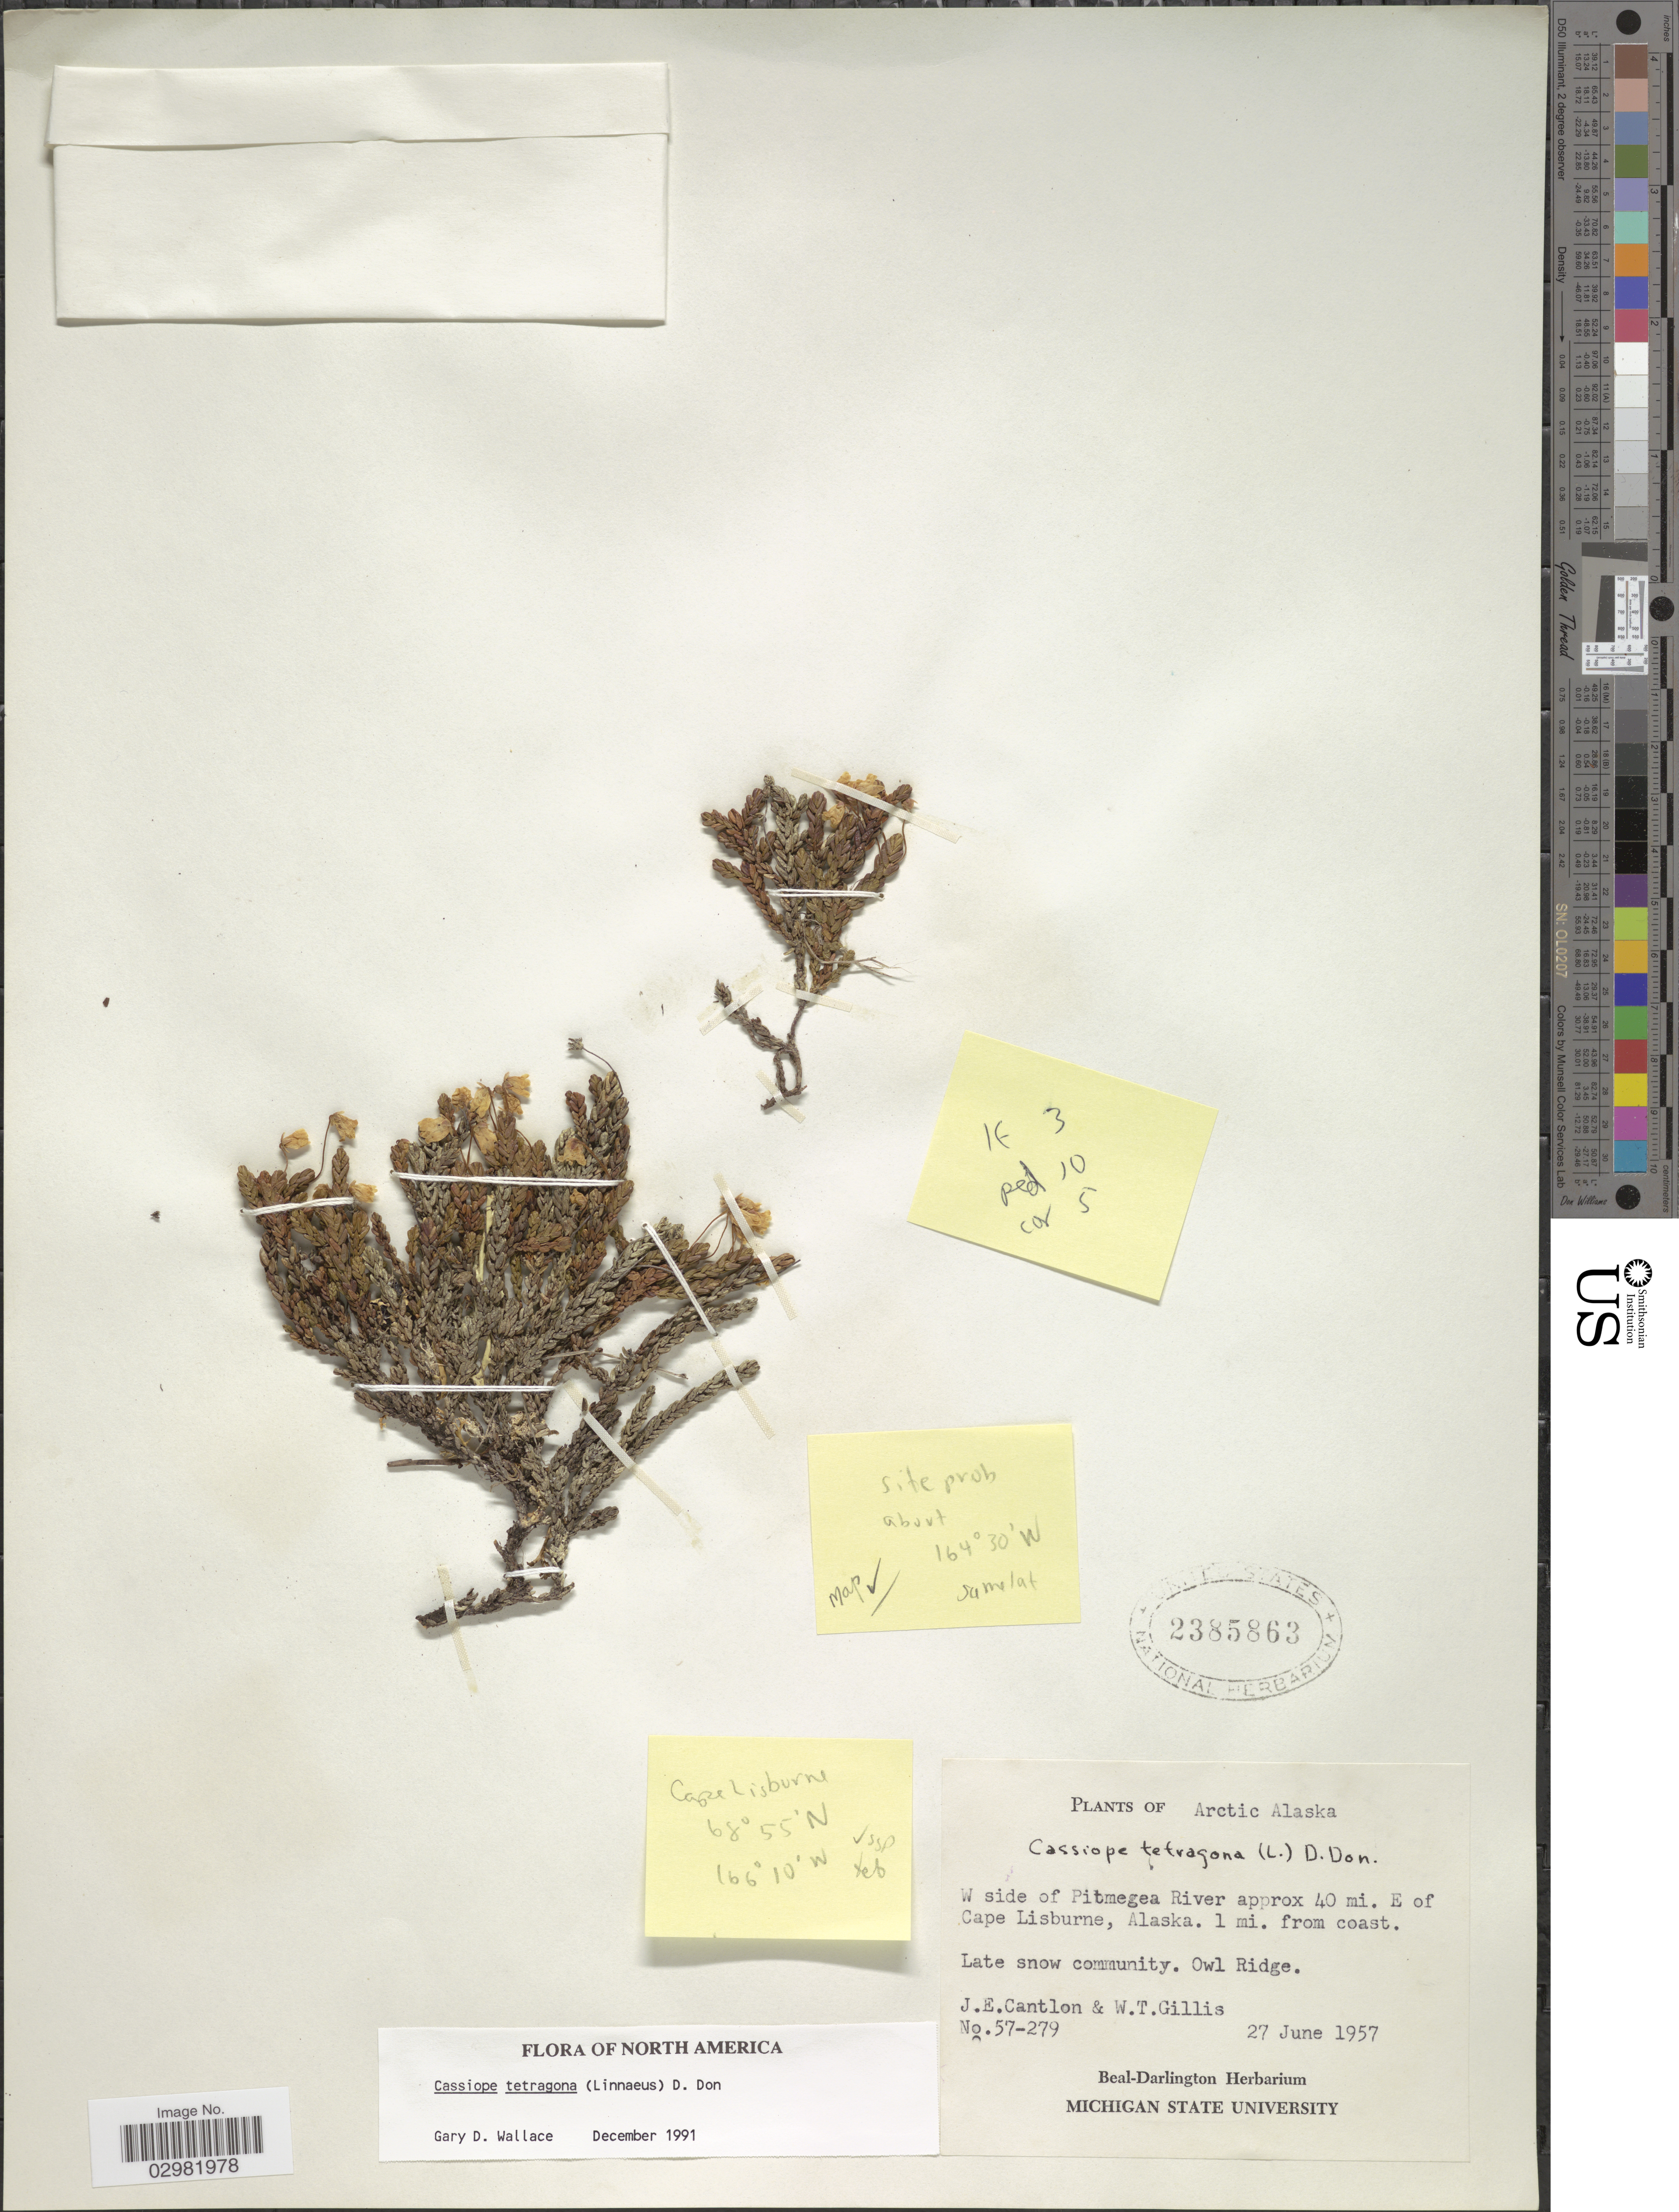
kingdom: Plantae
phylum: Tracheophyta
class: Magnoliopsida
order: Ericales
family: Ericaceae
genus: Cassiope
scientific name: Cassiope tetragona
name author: (L.) D. Don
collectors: J. Cantlon & W. T. Gillis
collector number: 57-279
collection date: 1957-06-27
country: United States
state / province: Alaska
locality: Arctic Alaska, W side of Pitmega River approx 40 mi. E of Cape Lisburne, Alaska, 1 mi. from coast. Late snow community. Owl Ridge.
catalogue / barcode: US 2385863